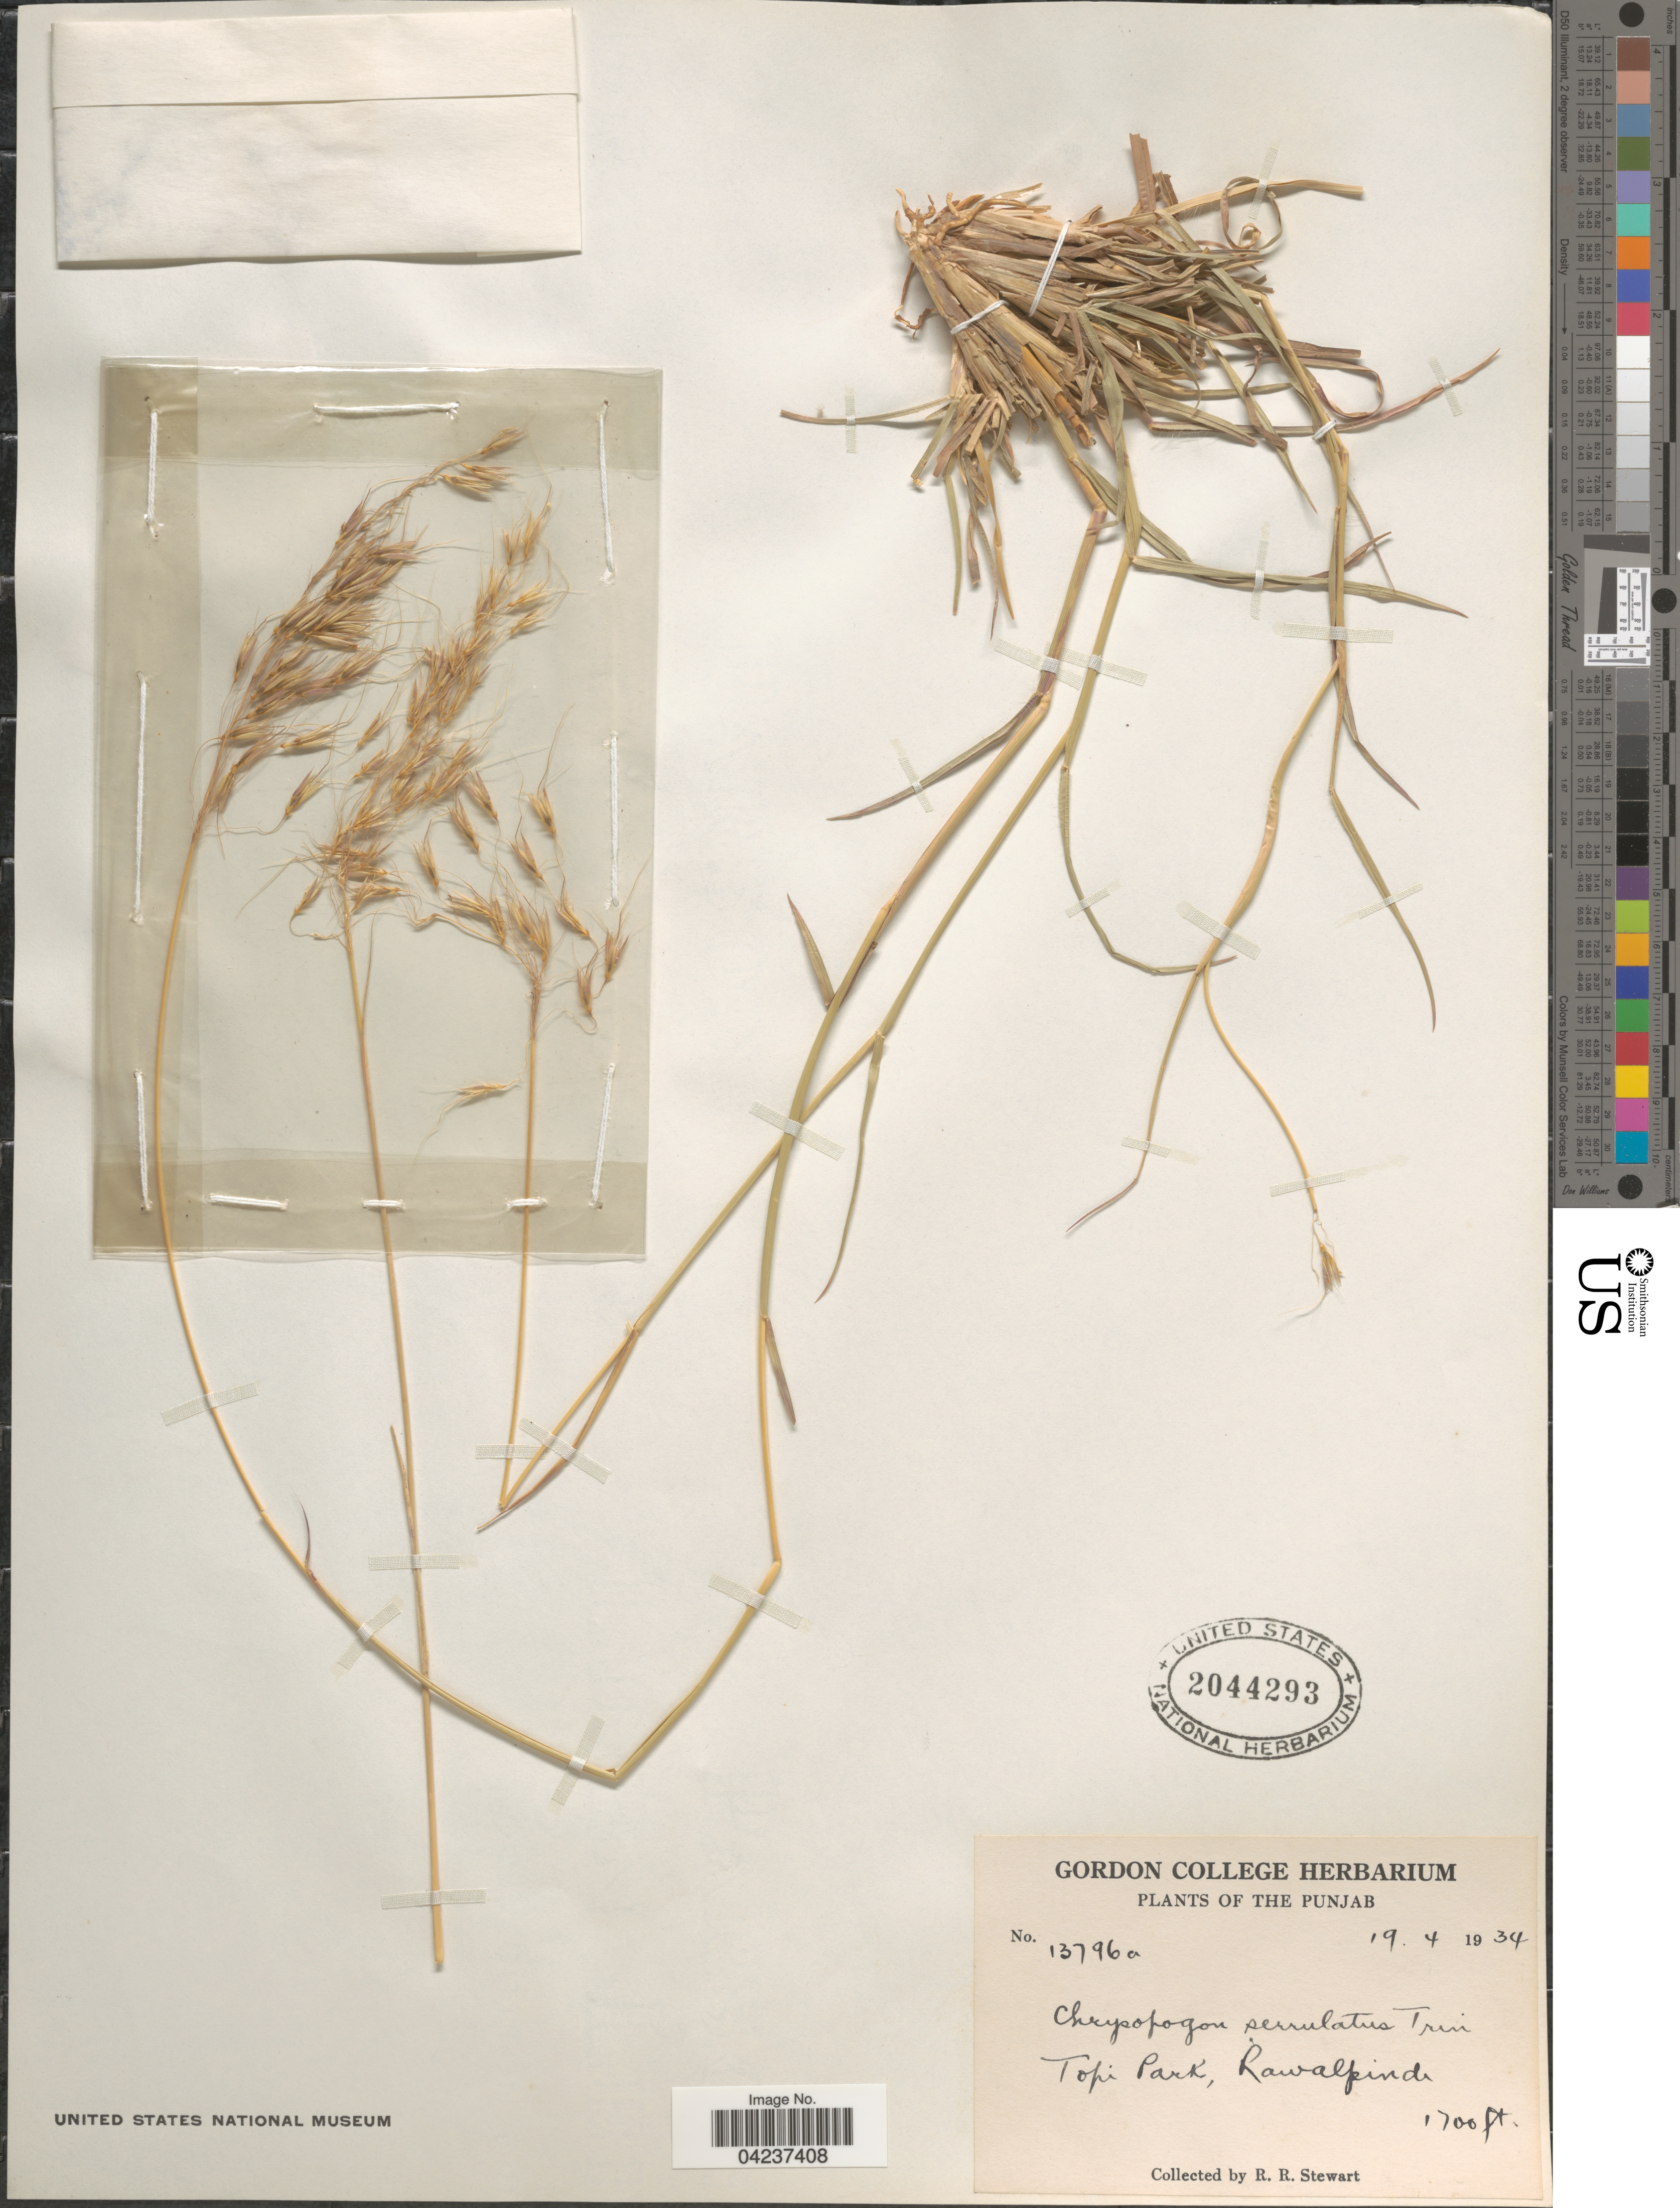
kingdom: Plantae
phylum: Tracheophyta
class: Liliopsida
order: Poales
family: Poaceae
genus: Chrysopogon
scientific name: Chrysopogon serrulatus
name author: Trin.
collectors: R. Stewart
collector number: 13796a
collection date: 1934-04-19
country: Pakistan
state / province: Punjab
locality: The Punjab. Topi Park, Rawalpindi.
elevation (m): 518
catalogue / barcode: US 2044293